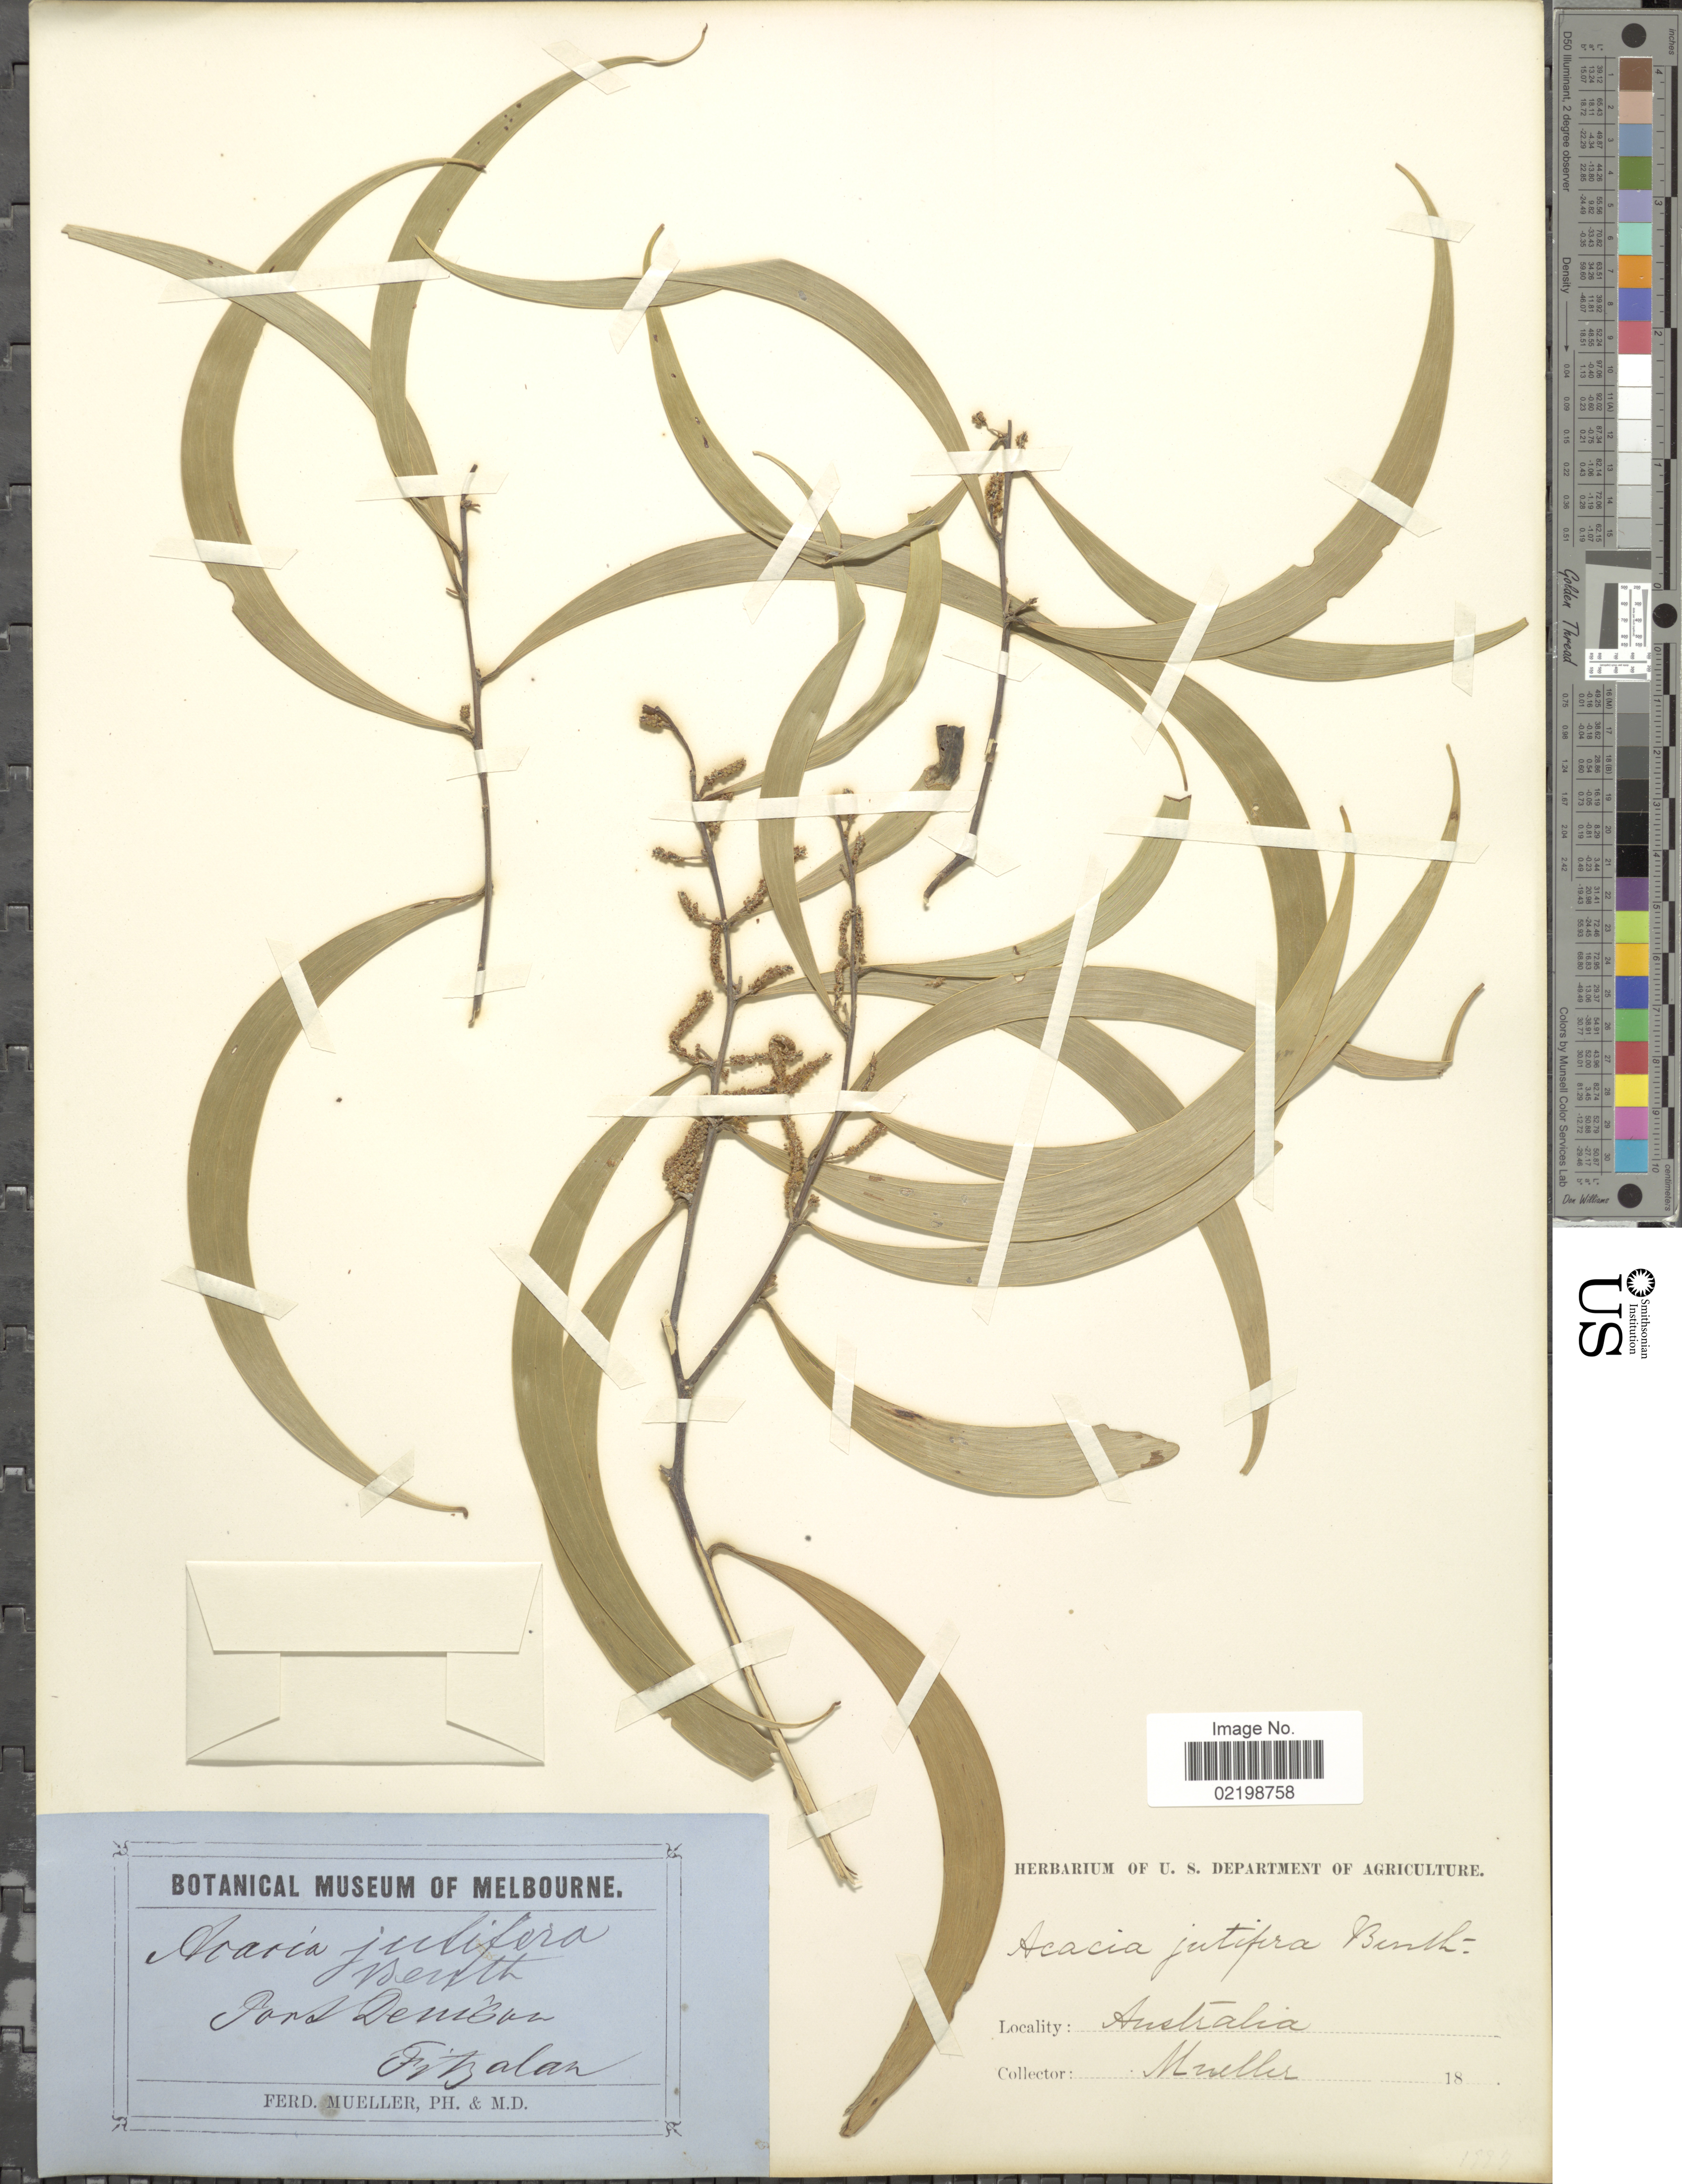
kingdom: Plantae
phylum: Tracheophyta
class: Magnoliopsida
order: Fabales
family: Fabaceae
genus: Acacia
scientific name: Acacia julifera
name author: Benth.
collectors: F. Mueller & Fitzalan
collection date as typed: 18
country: Australia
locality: Port Denison